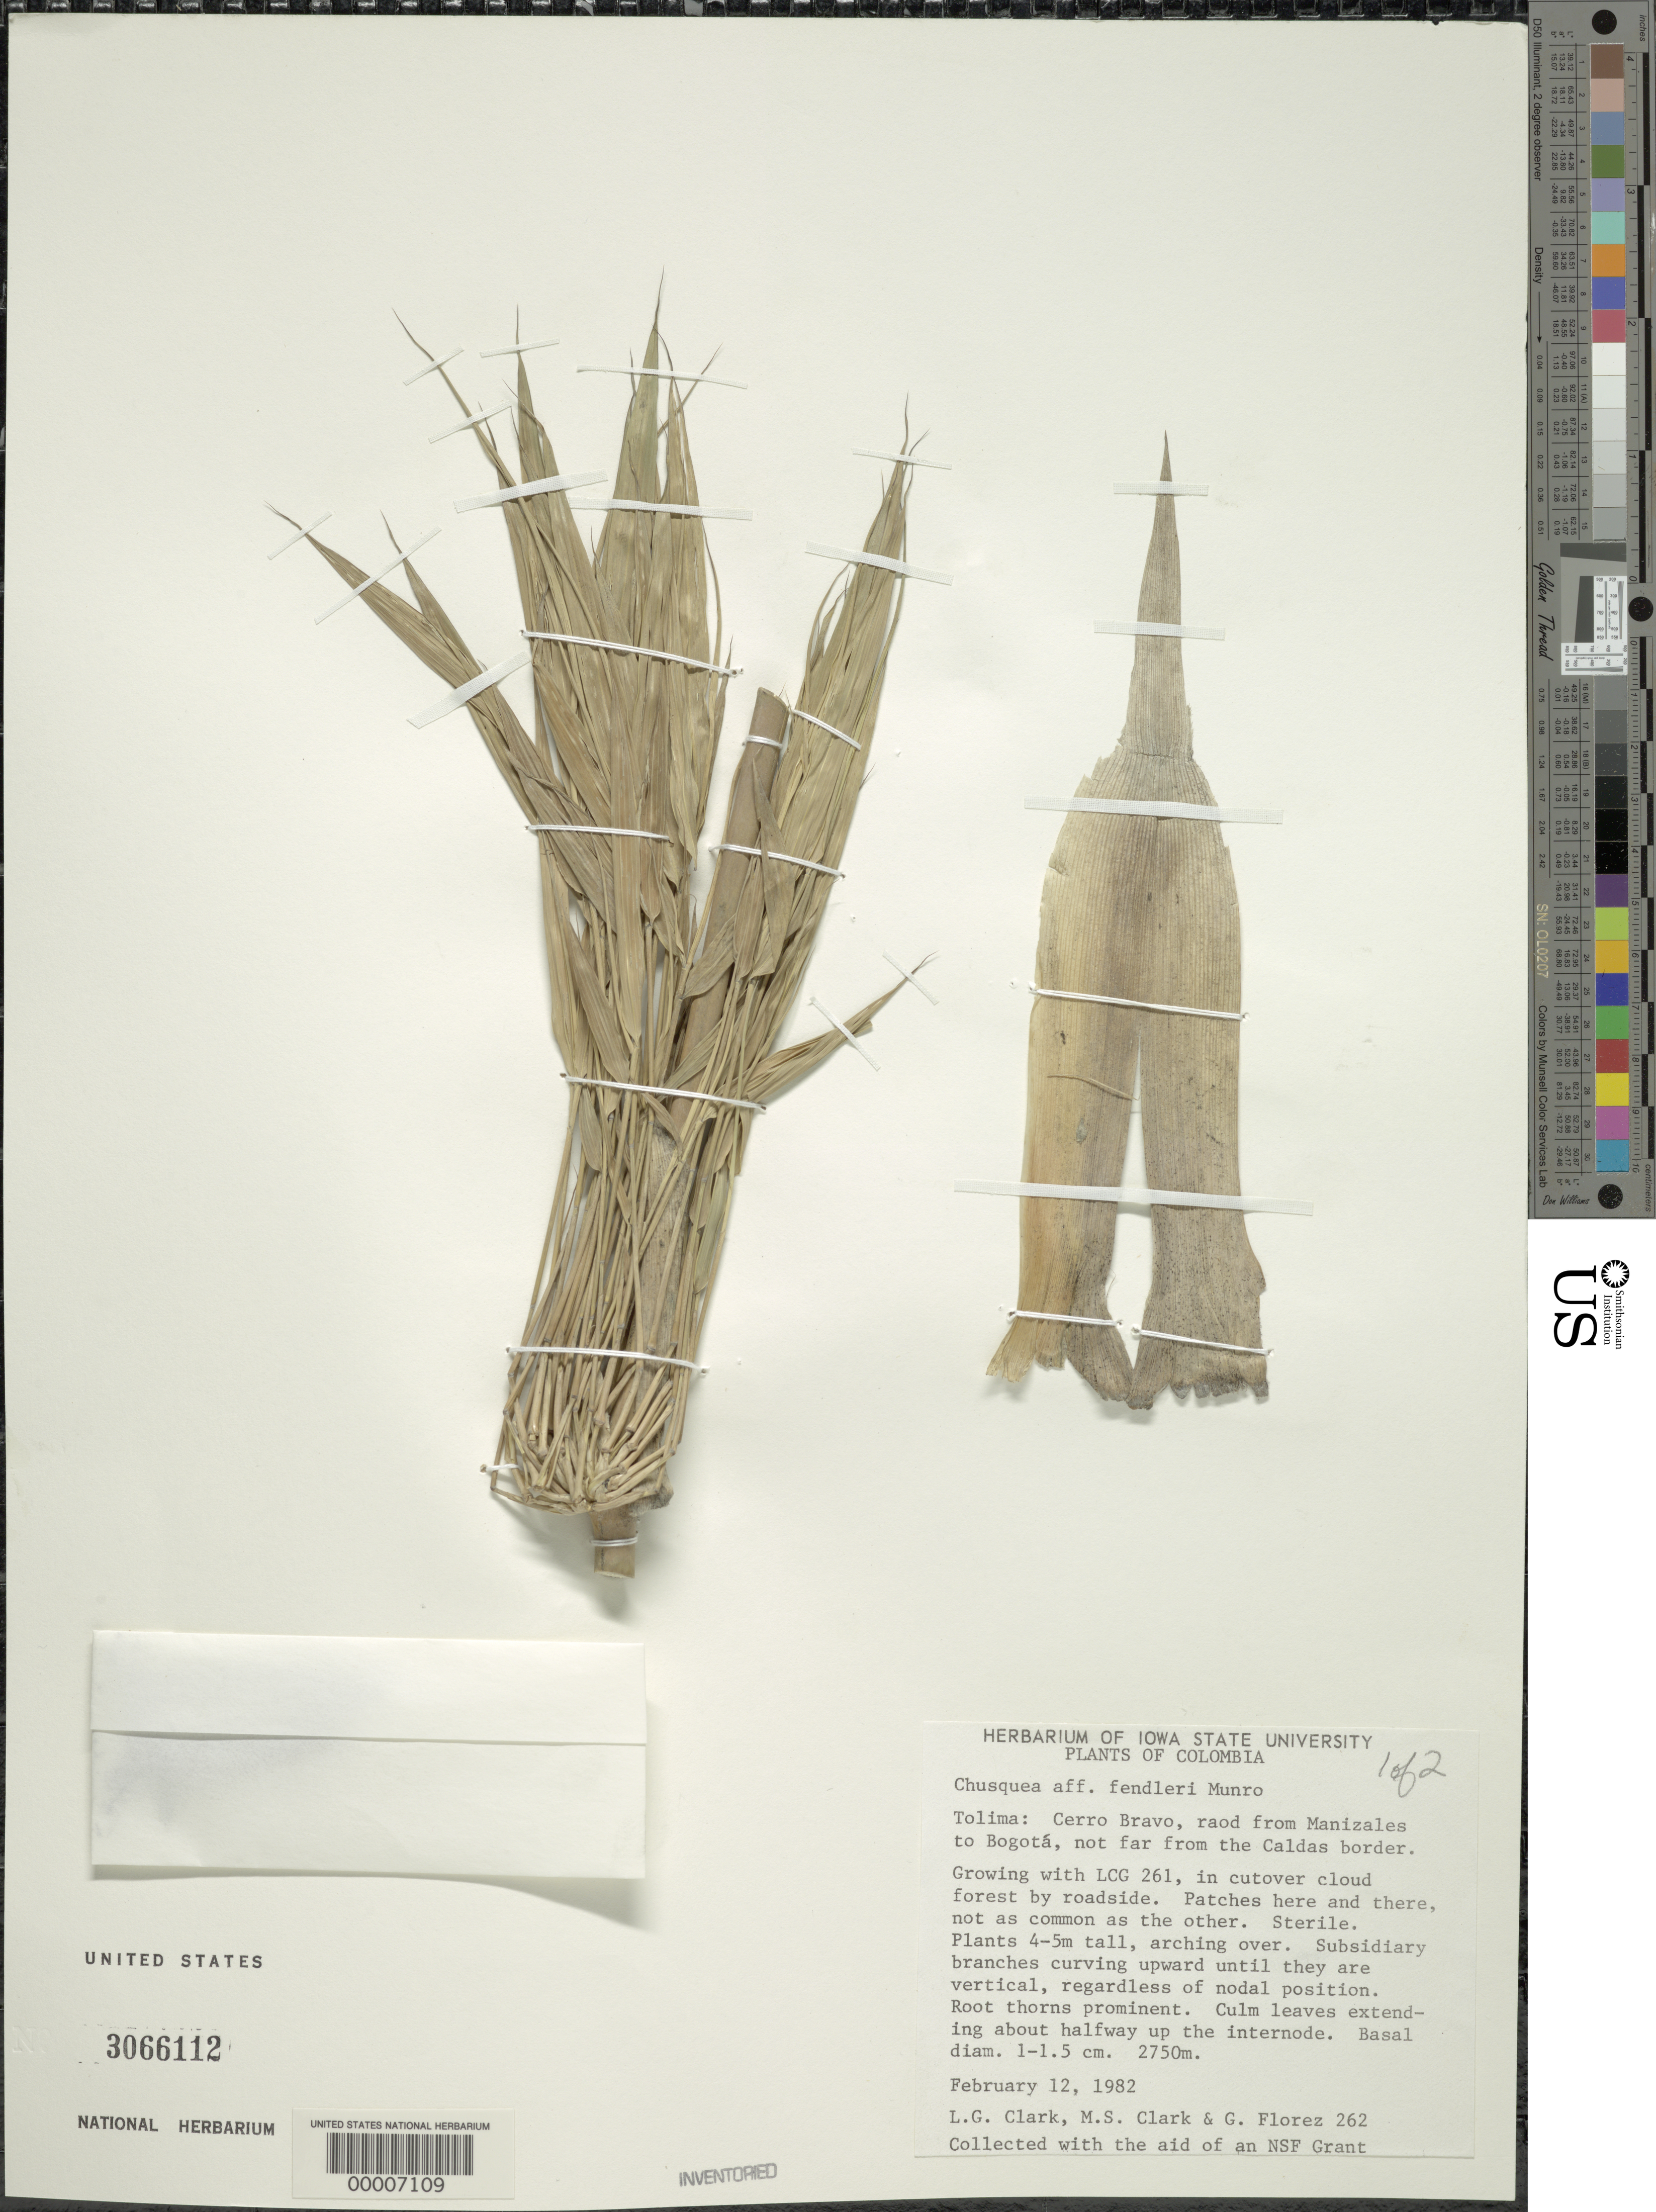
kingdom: Plantae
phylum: Tracheophyta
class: Liliopsida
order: Poales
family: Poaceae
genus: Chusquea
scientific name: Chusquea fendleri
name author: Munro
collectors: L. G. Clark, M. S. Clark & G. Florez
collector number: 262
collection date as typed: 12 Feb 1982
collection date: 1982-02-12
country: Colombia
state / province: Tolima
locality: Cerro Bravo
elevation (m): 2750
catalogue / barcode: US 3066112